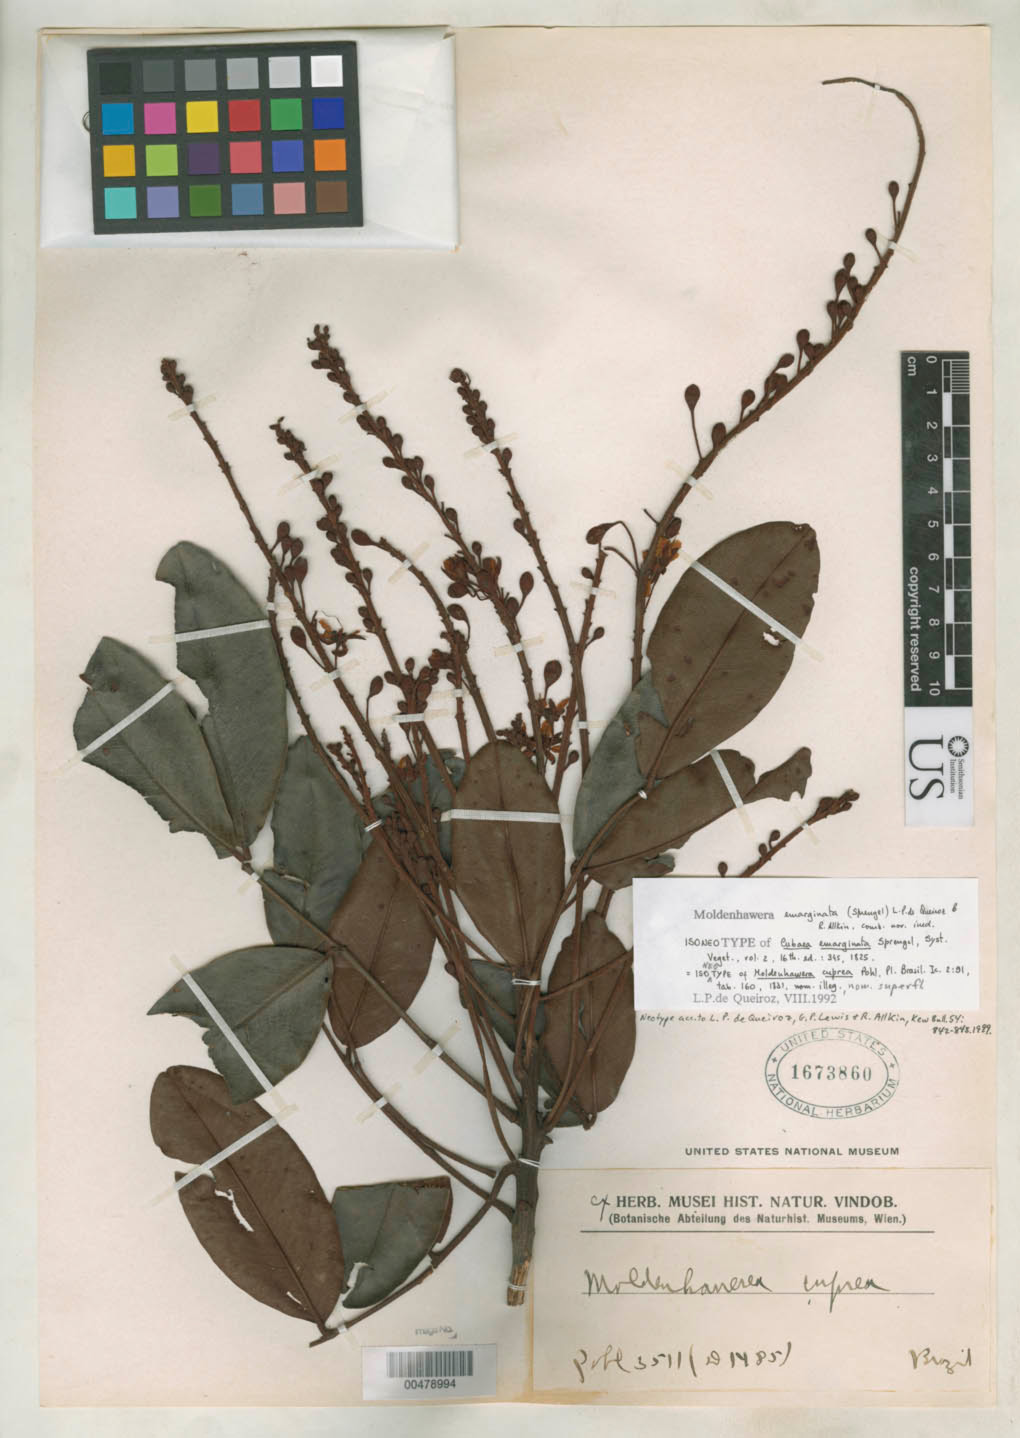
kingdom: Plantae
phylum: Tracheophyta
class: Magnoliopsida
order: Fabales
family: Fabaceae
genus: Cubaea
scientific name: Cubaea emarginata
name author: Spreng.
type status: Isoneotype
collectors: J. B. E. Pohl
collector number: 3511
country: Brazil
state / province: Minas Gerais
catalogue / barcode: US 1673860